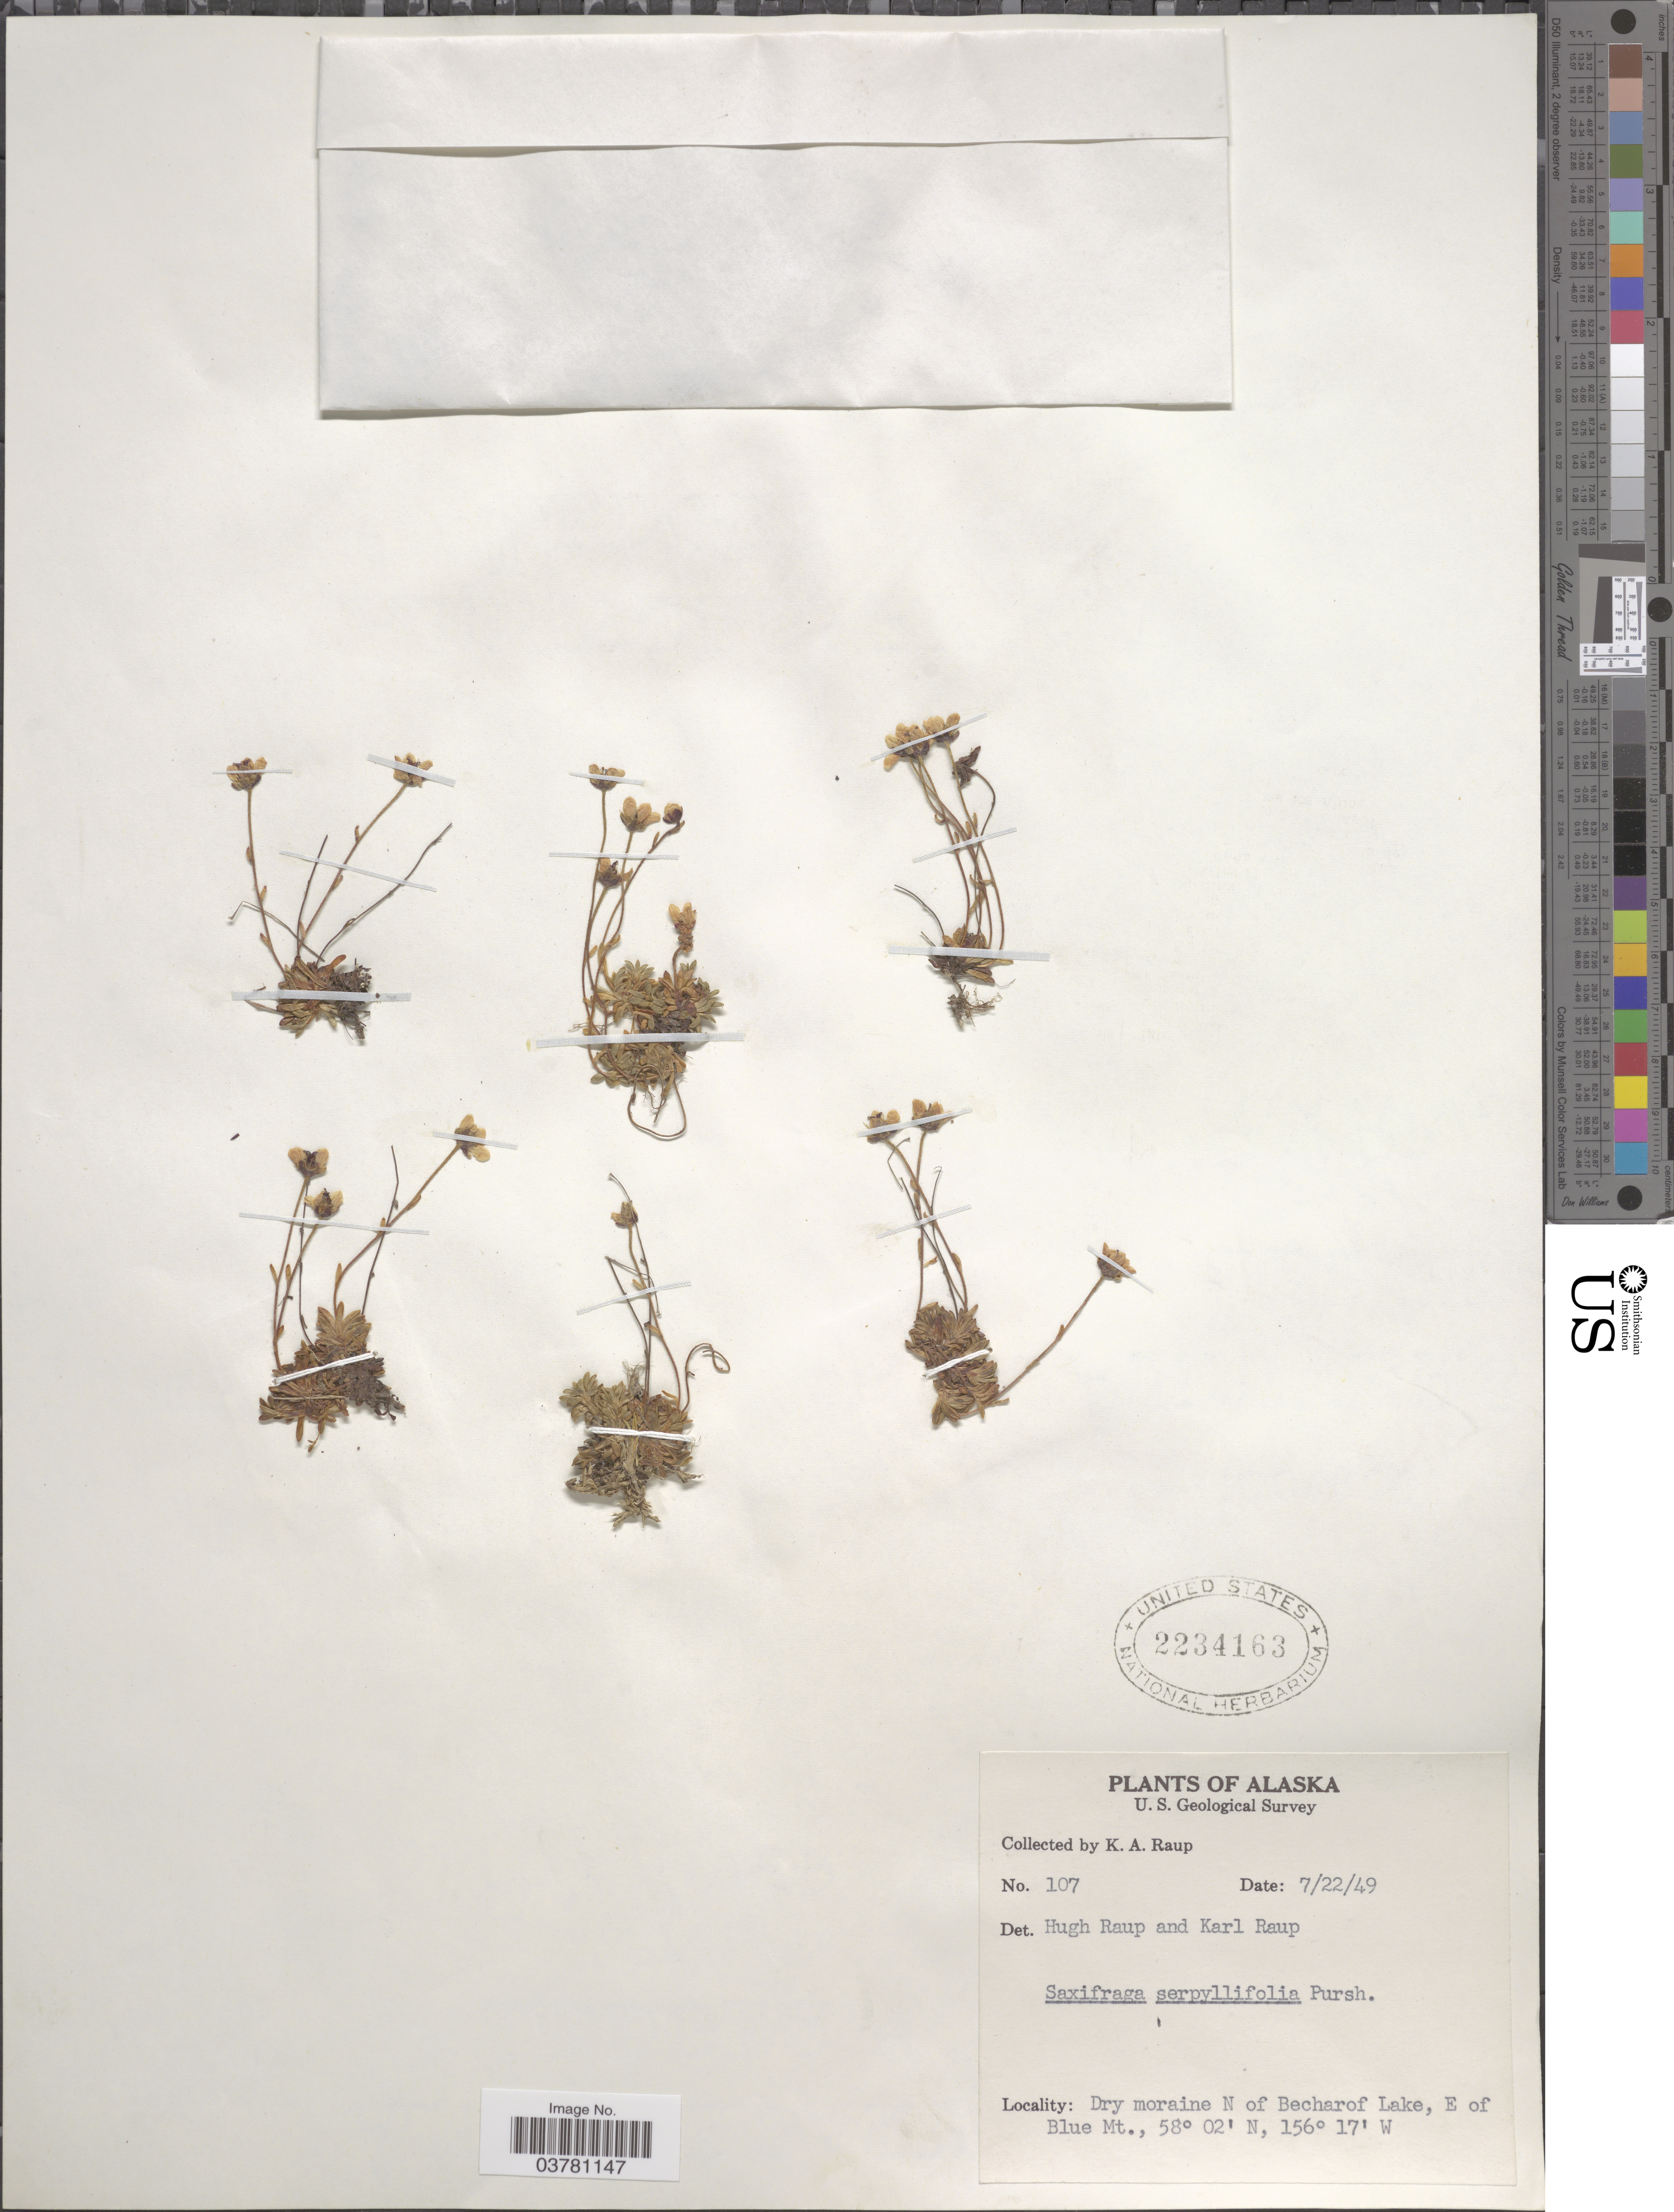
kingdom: Plantae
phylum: Tracheophyta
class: Magnoliopsida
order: Saxifragales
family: Saxifragaceae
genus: Saxifraga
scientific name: Saxifraga serpyllifolia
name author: Pursh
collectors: K. Raup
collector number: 107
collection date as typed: Transcribed d/m/y: 22/7/49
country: United States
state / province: Alaska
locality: U. S. Geological Survey. Dry moraine N of Becharof Lake, E of Blue Mt.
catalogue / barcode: US 2234163